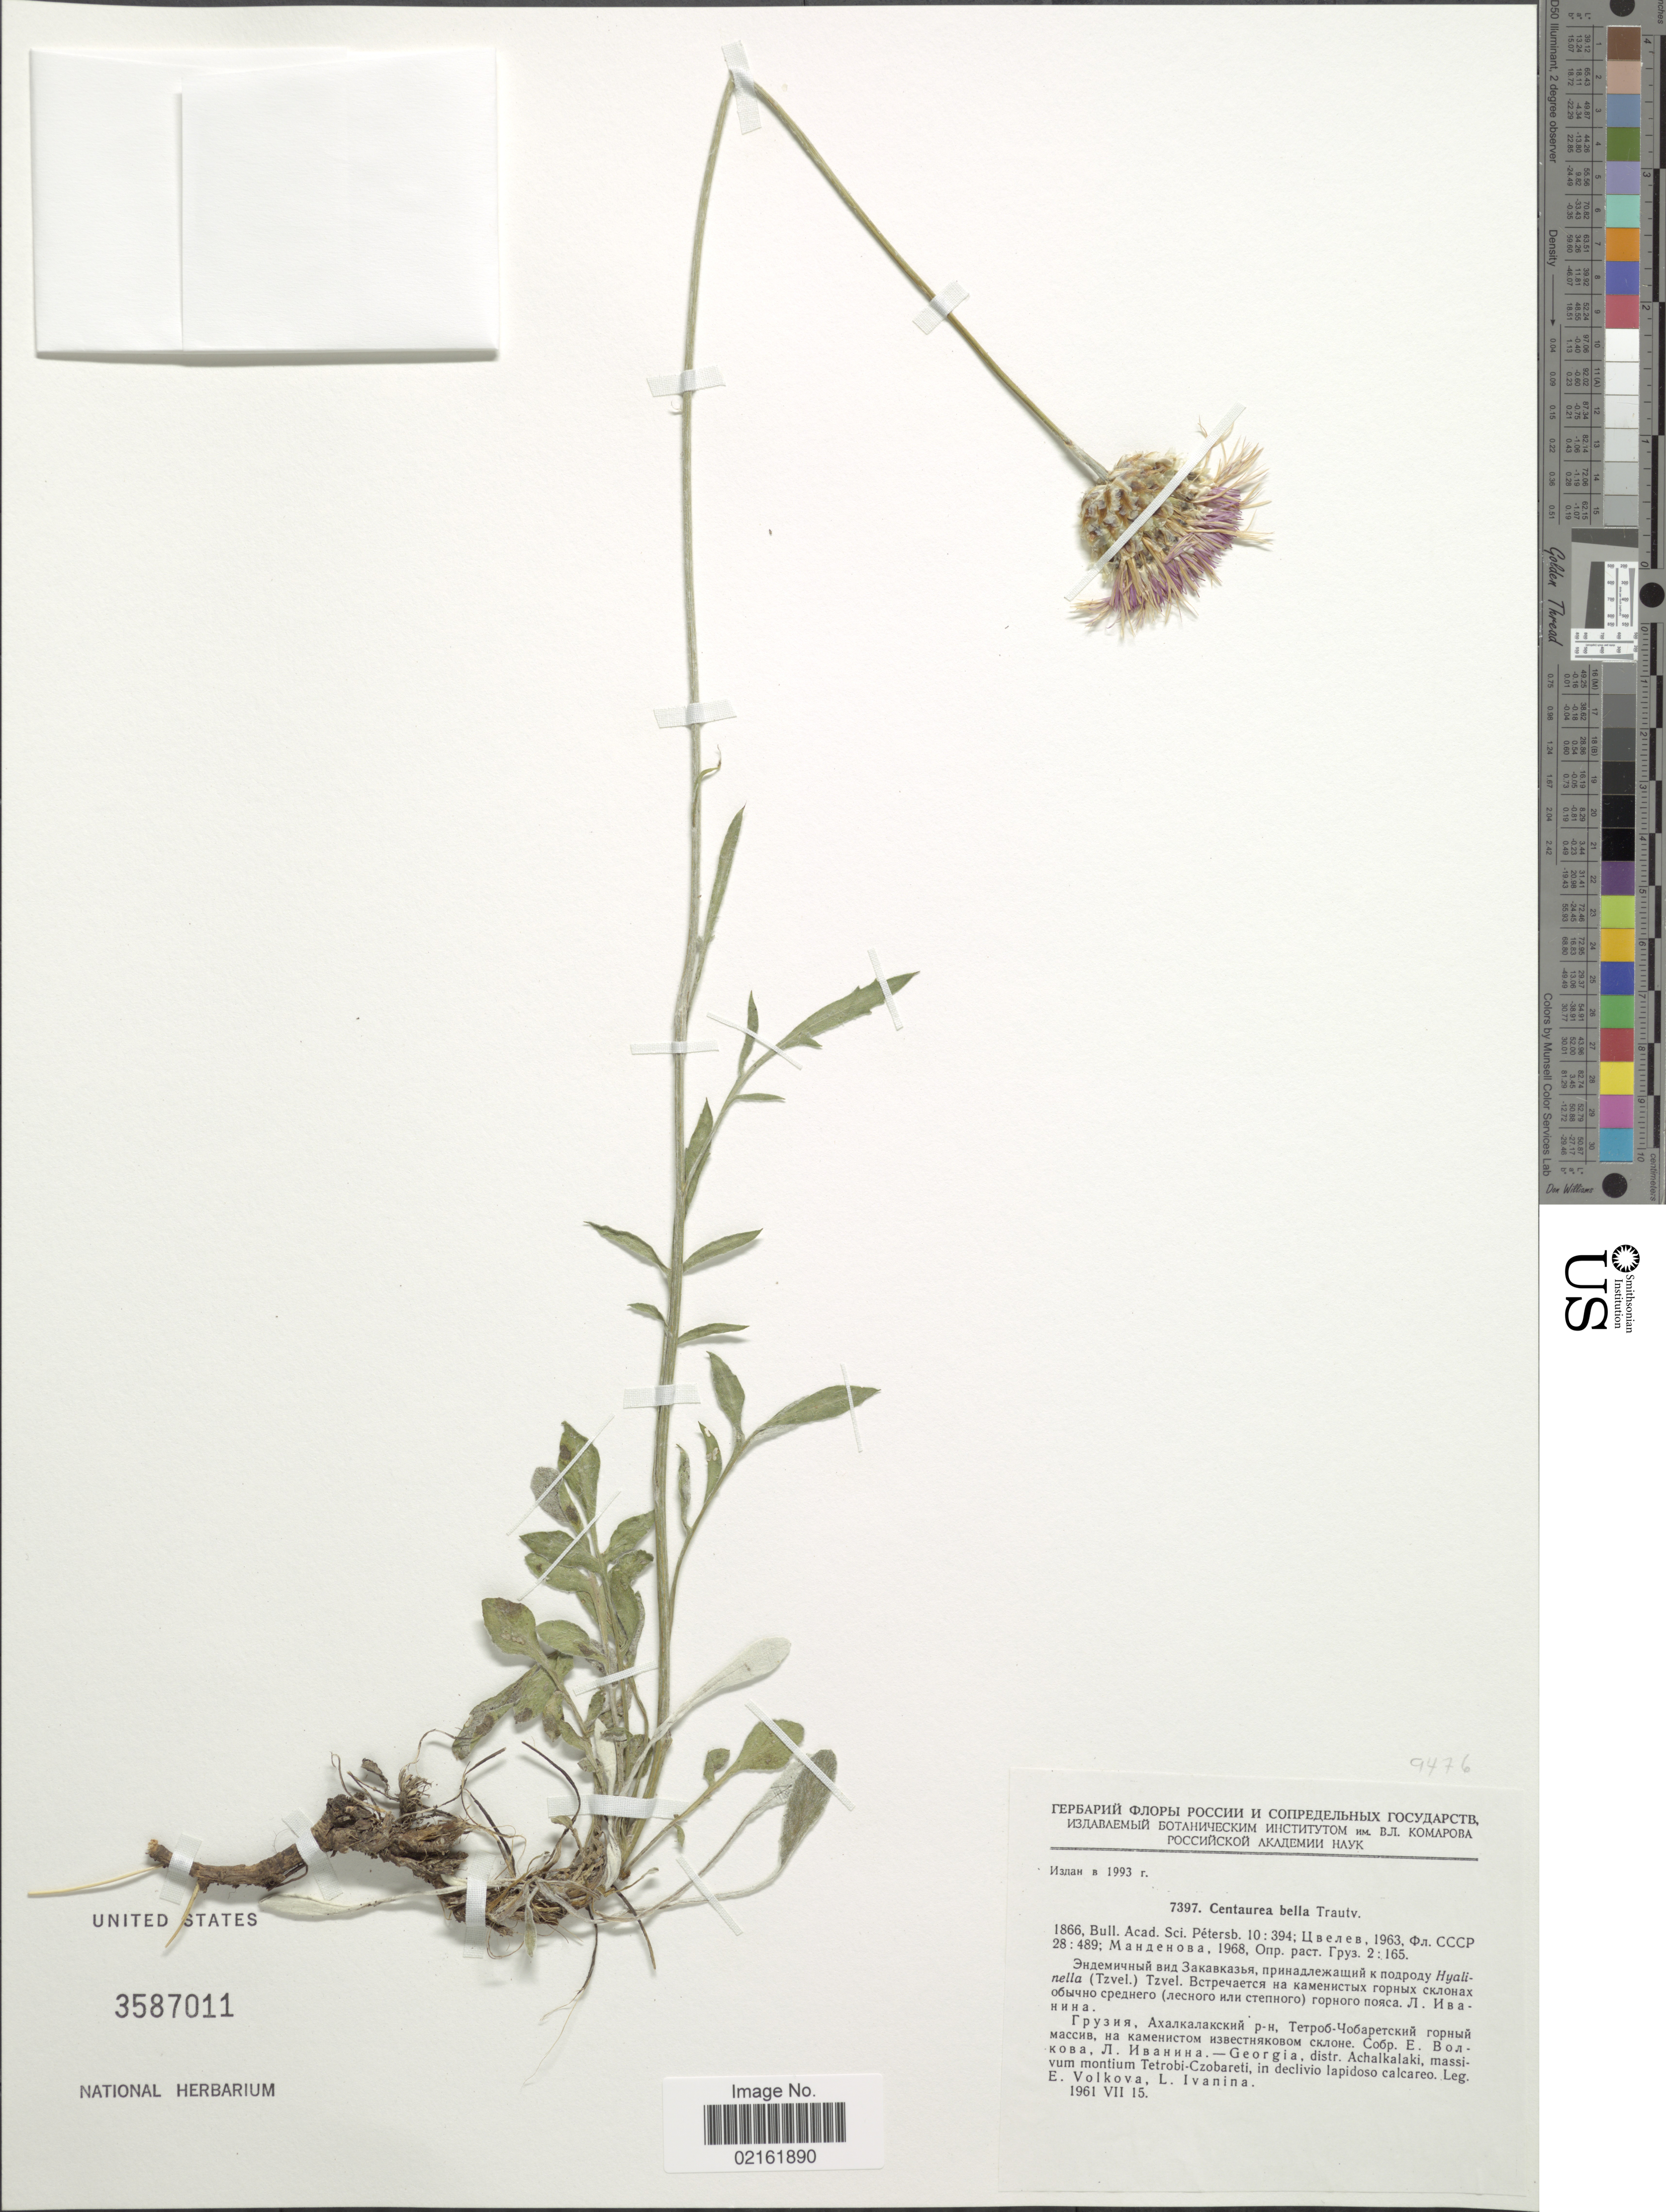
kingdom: Plantae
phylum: Tracheophyta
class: Magnoliopsida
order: Asterales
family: Asteraceae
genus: Psephellus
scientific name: Psephellus bellus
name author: (Trautv.) Wagenitz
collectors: E. V. Volkova & L. Ivanina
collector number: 7397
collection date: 1961-07-15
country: Georgia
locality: Distr. Achalkalaki, massivum montium Tetrobi-Czobareti, in declivio lapidoso calcareo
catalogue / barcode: US 3587011